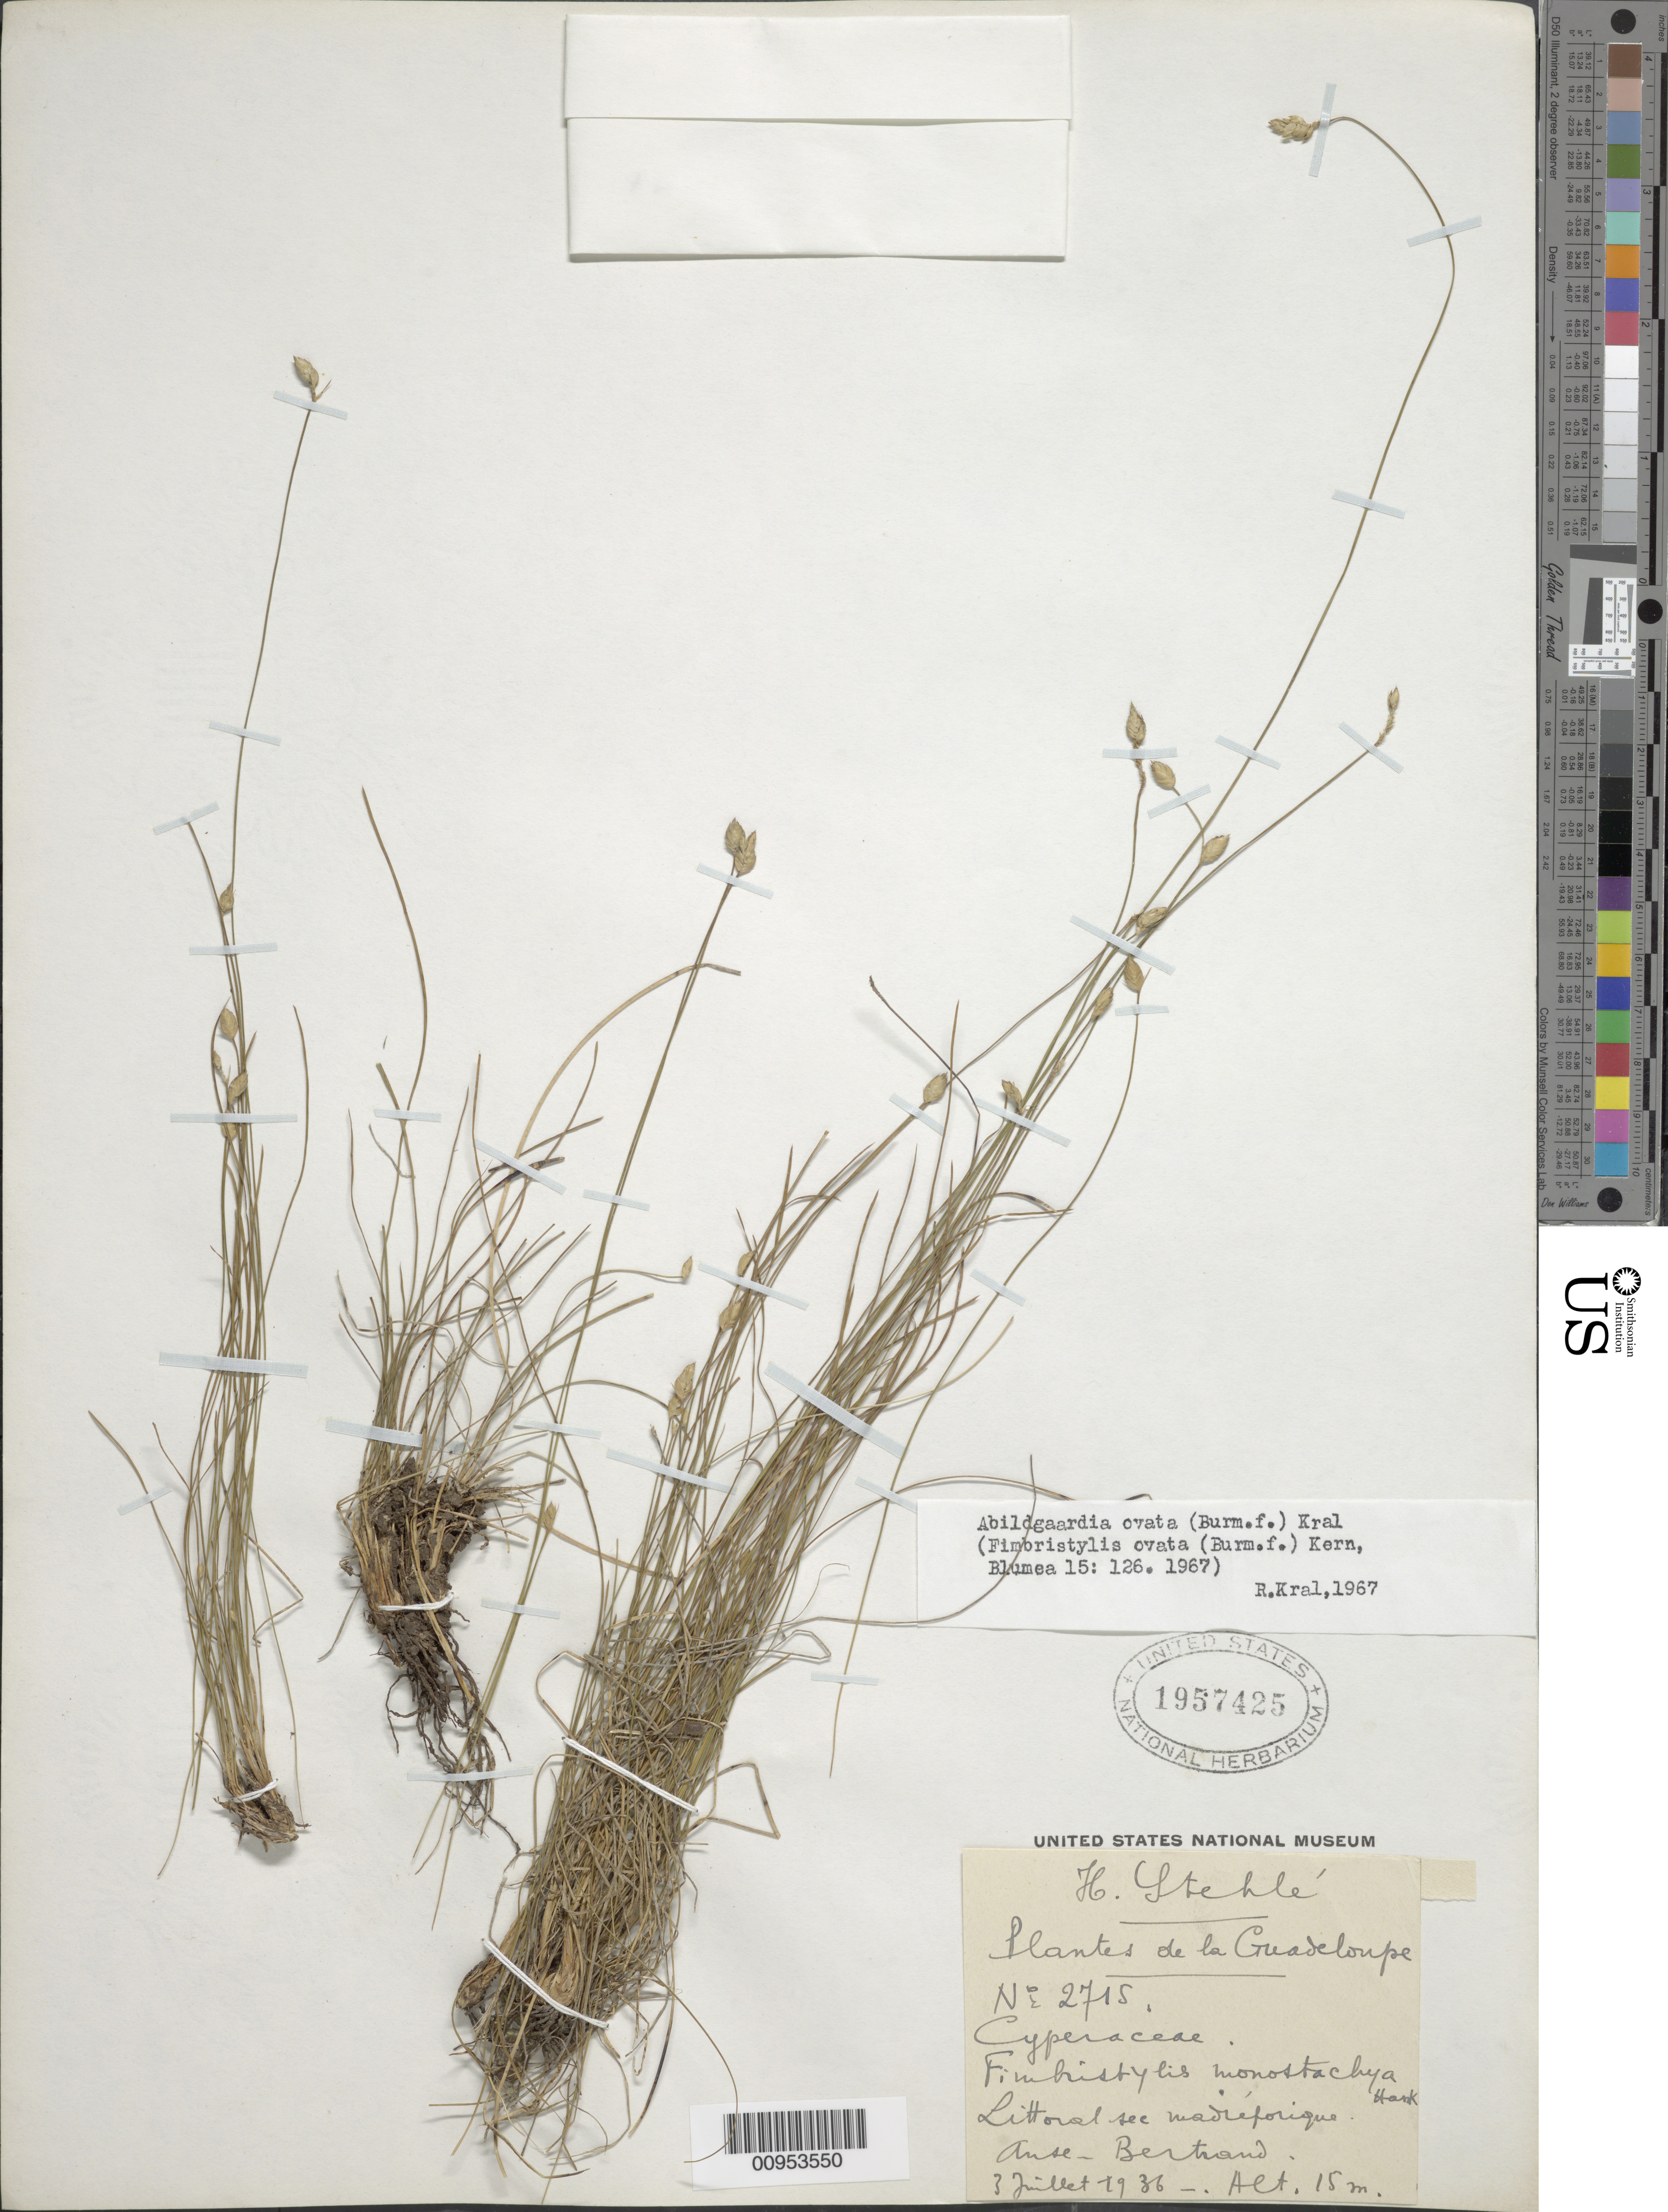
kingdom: Plantae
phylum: Tracheophyta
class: Liliopsida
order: Poales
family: Cyperaceae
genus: Abildgaardia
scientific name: Abildgaardia ovata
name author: (Burm. f.) Kral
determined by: Kral, Robert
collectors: H. Stehlé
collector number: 2715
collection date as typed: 03 Jul 1936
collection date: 1936-07-03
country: Guadeloupe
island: Grande Terre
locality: Anse Bertrand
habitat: Littoral sec madreforique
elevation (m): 15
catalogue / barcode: US 1957425